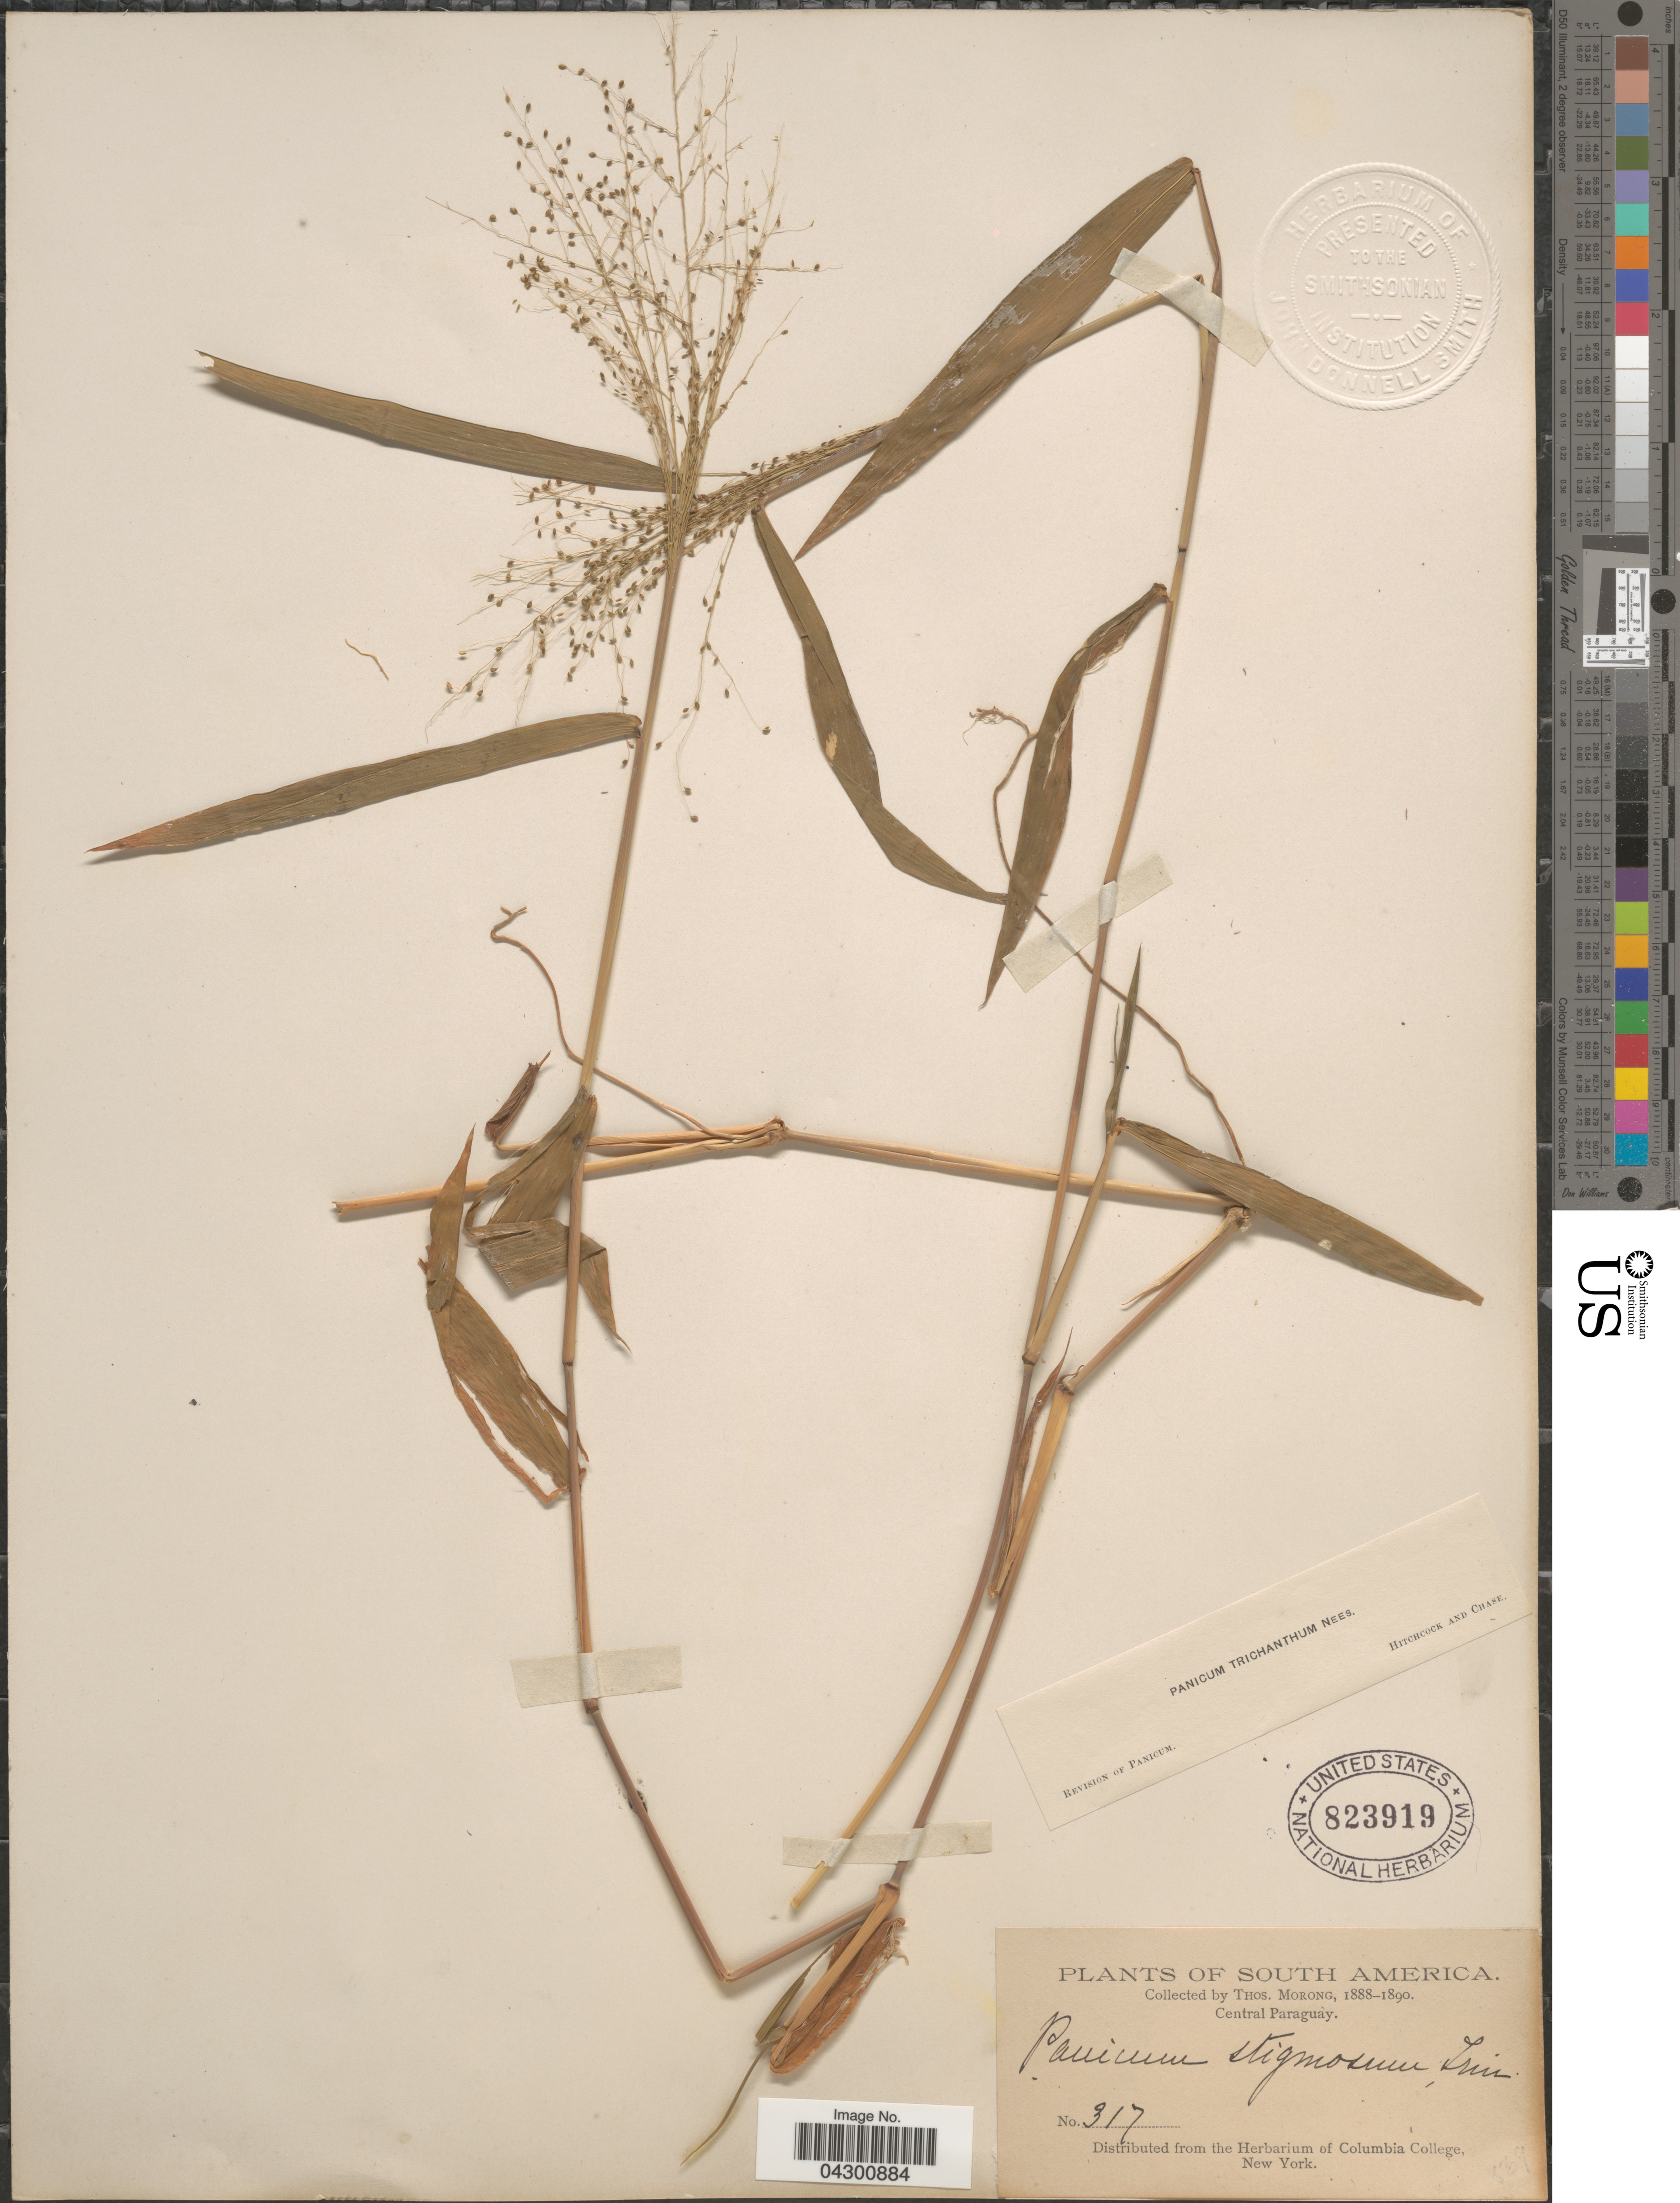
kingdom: Plantae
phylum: Tracheophyta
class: Liliopsida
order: Poales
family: Poaceae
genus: Panicum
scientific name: Panicum trichanthum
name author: Nees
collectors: ex herb. T. Morong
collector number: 317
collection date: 1888/1890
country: Paraguay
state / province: Central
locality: Central Paraguay.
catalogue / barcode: US 823919